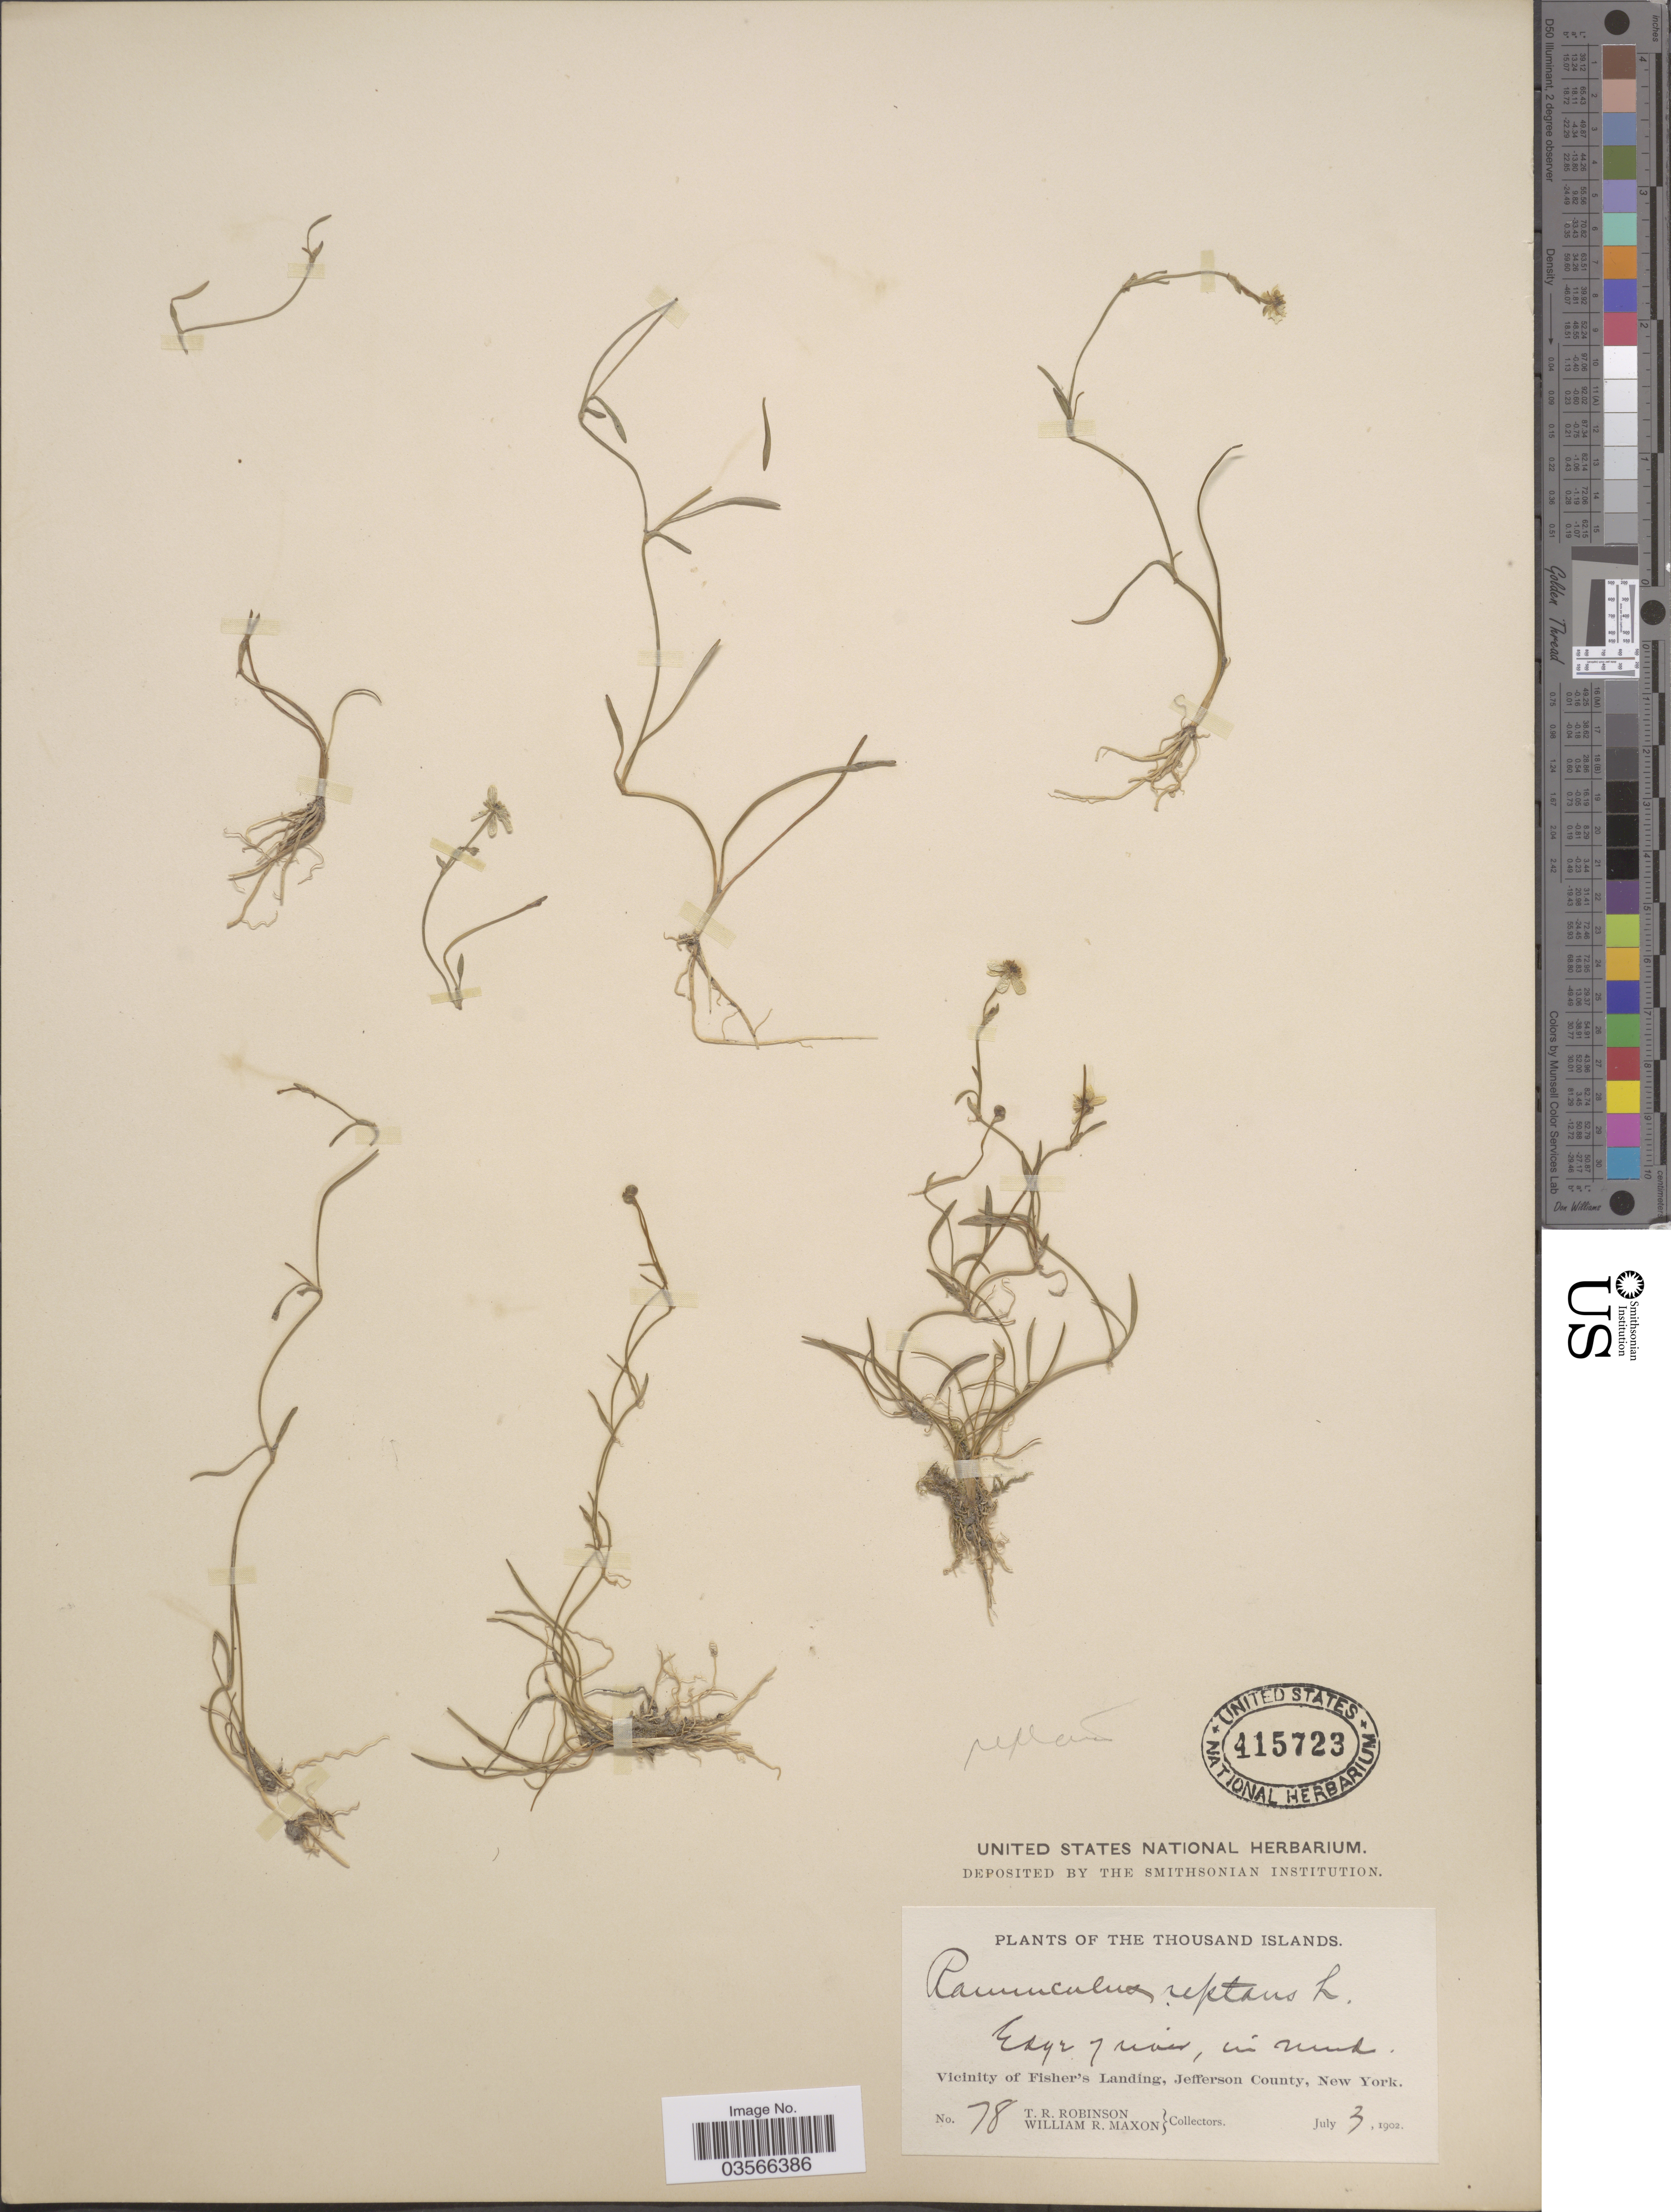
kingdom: Plantae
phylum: Tracheophyta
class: Magnoliopsida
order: Ranunculales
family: Ranunculaceae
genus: Ranunculus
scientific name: Ranunculus flammula var. filiformis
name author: (Michx.) Hook.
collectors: T. R. Robinson & W. R. Maxon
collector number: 78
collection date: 1902-07-03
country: United States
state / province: New York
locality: Edge of river, in mud. Vicinity of Fisher's Landing, Jefferson County. The Thousand Islands.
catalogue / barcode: US 415723